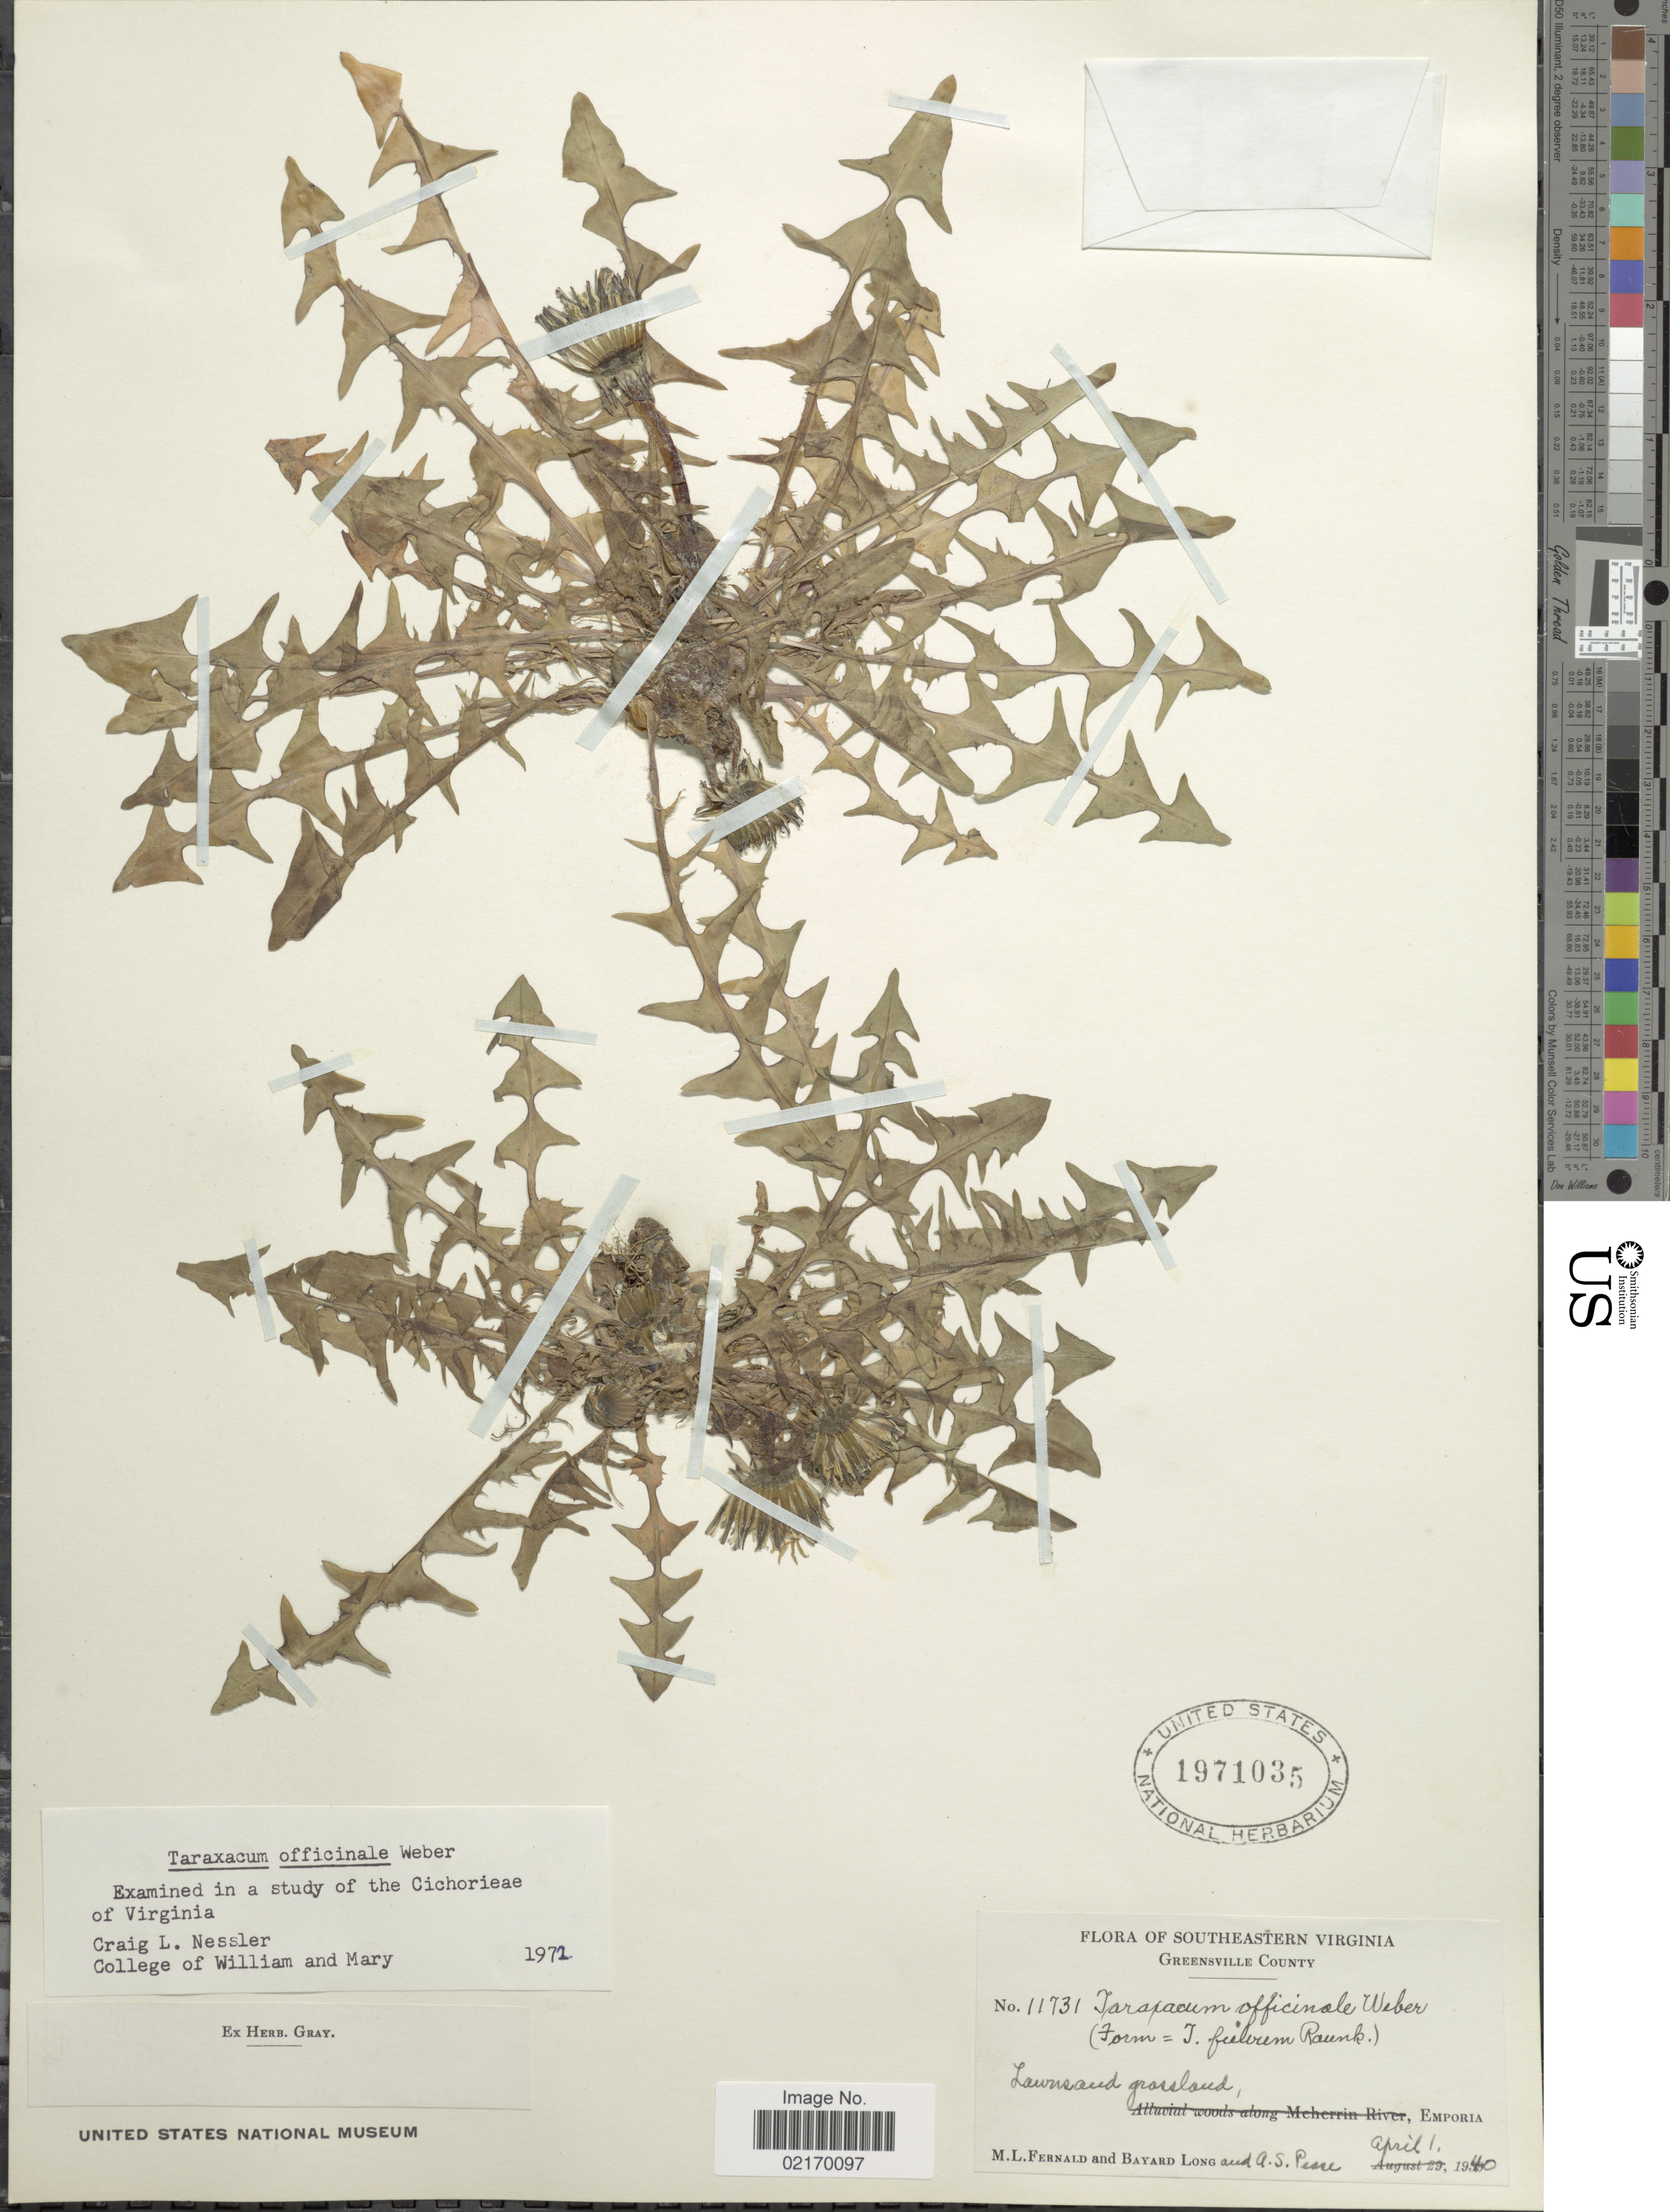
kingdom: Plantae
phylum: Tracheophyta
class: Magnoliopsida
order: Asterales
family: Asteraceae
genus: Taraxacum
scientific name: Taraxacum officinale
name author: G.H. Weber ex F.H. Wigg.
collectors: M. L. Fernald, B. Long & A. S. Pease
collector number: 11731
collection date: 1940-04-01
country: United States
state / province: Virginia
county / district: Greensville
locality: Southeastern Virginia, Greensville County, Lawnsand grassland, Emporia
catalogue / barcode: US 1971035